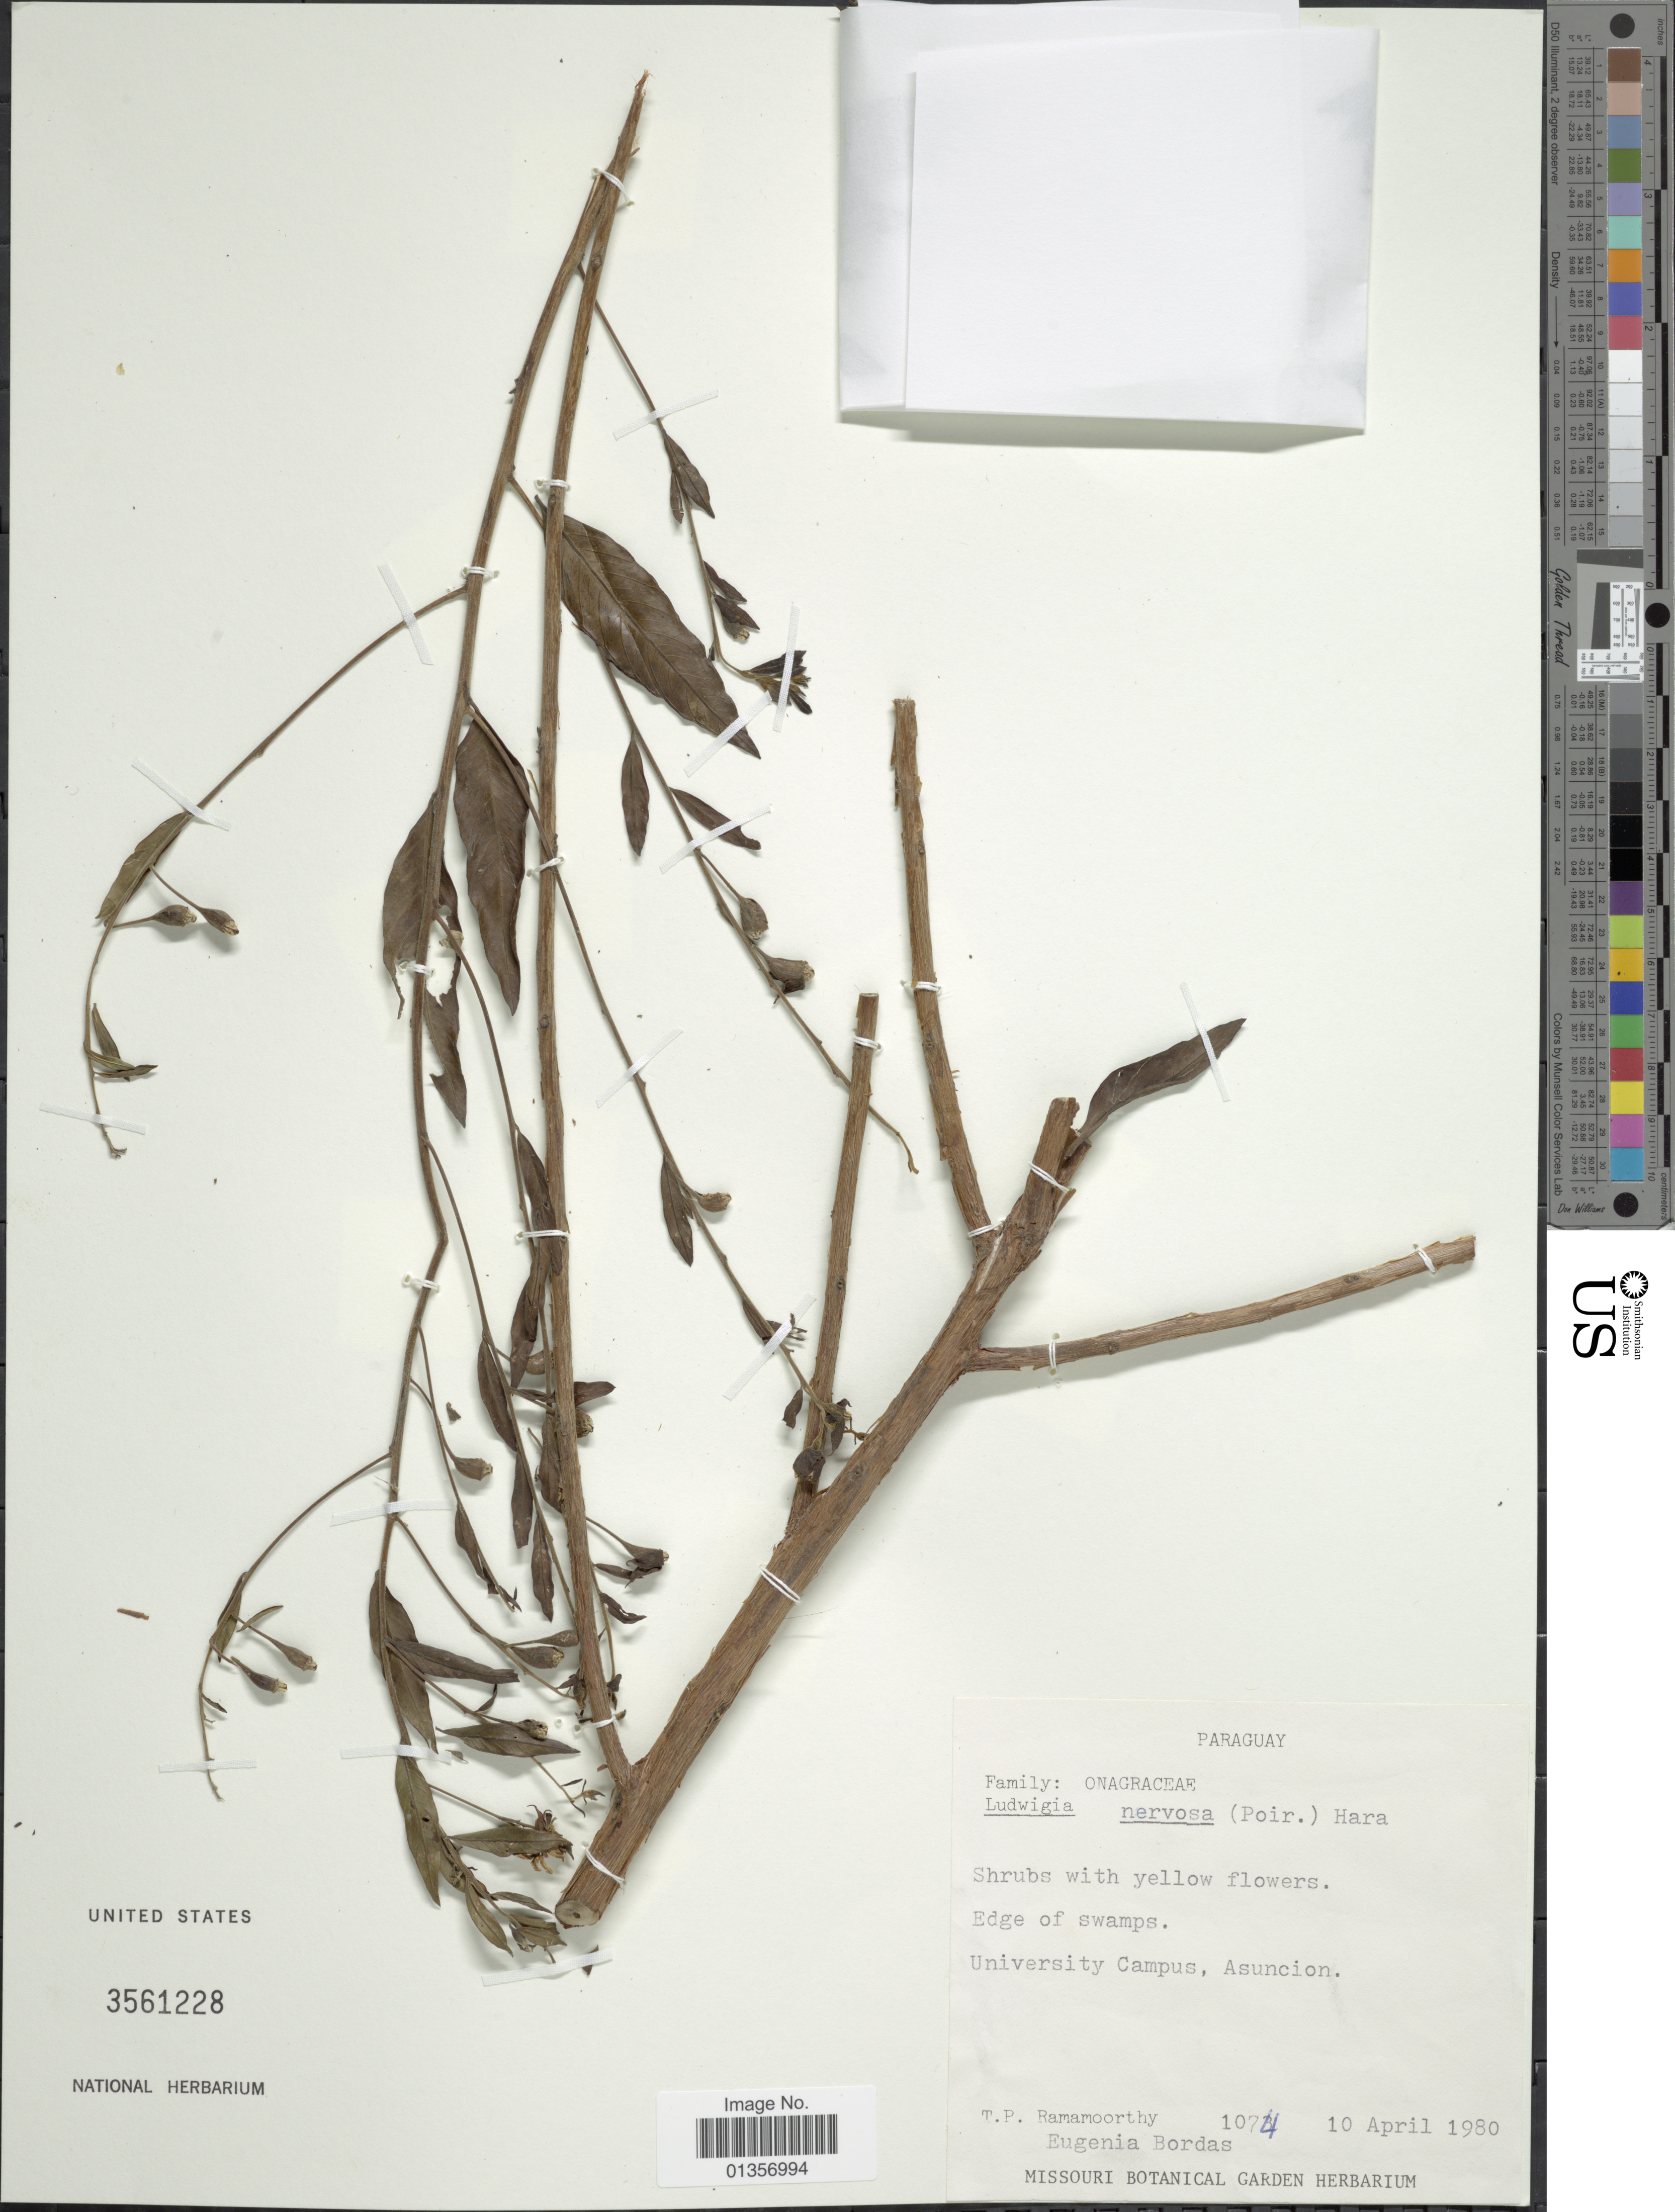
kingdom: Plantae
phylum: Tracheophyta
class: Magnoliopsida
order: Myrtales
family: Onagraceae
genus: Ludwigia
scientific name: Ludwigia nervosa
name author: (Poir.) H. Hara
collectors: T. P. Ramamoorthy & E. Bordas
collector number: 1074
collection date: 1980-04-10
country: Paraguay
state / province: Asuncion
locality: University Campus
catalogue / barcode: US 3561228